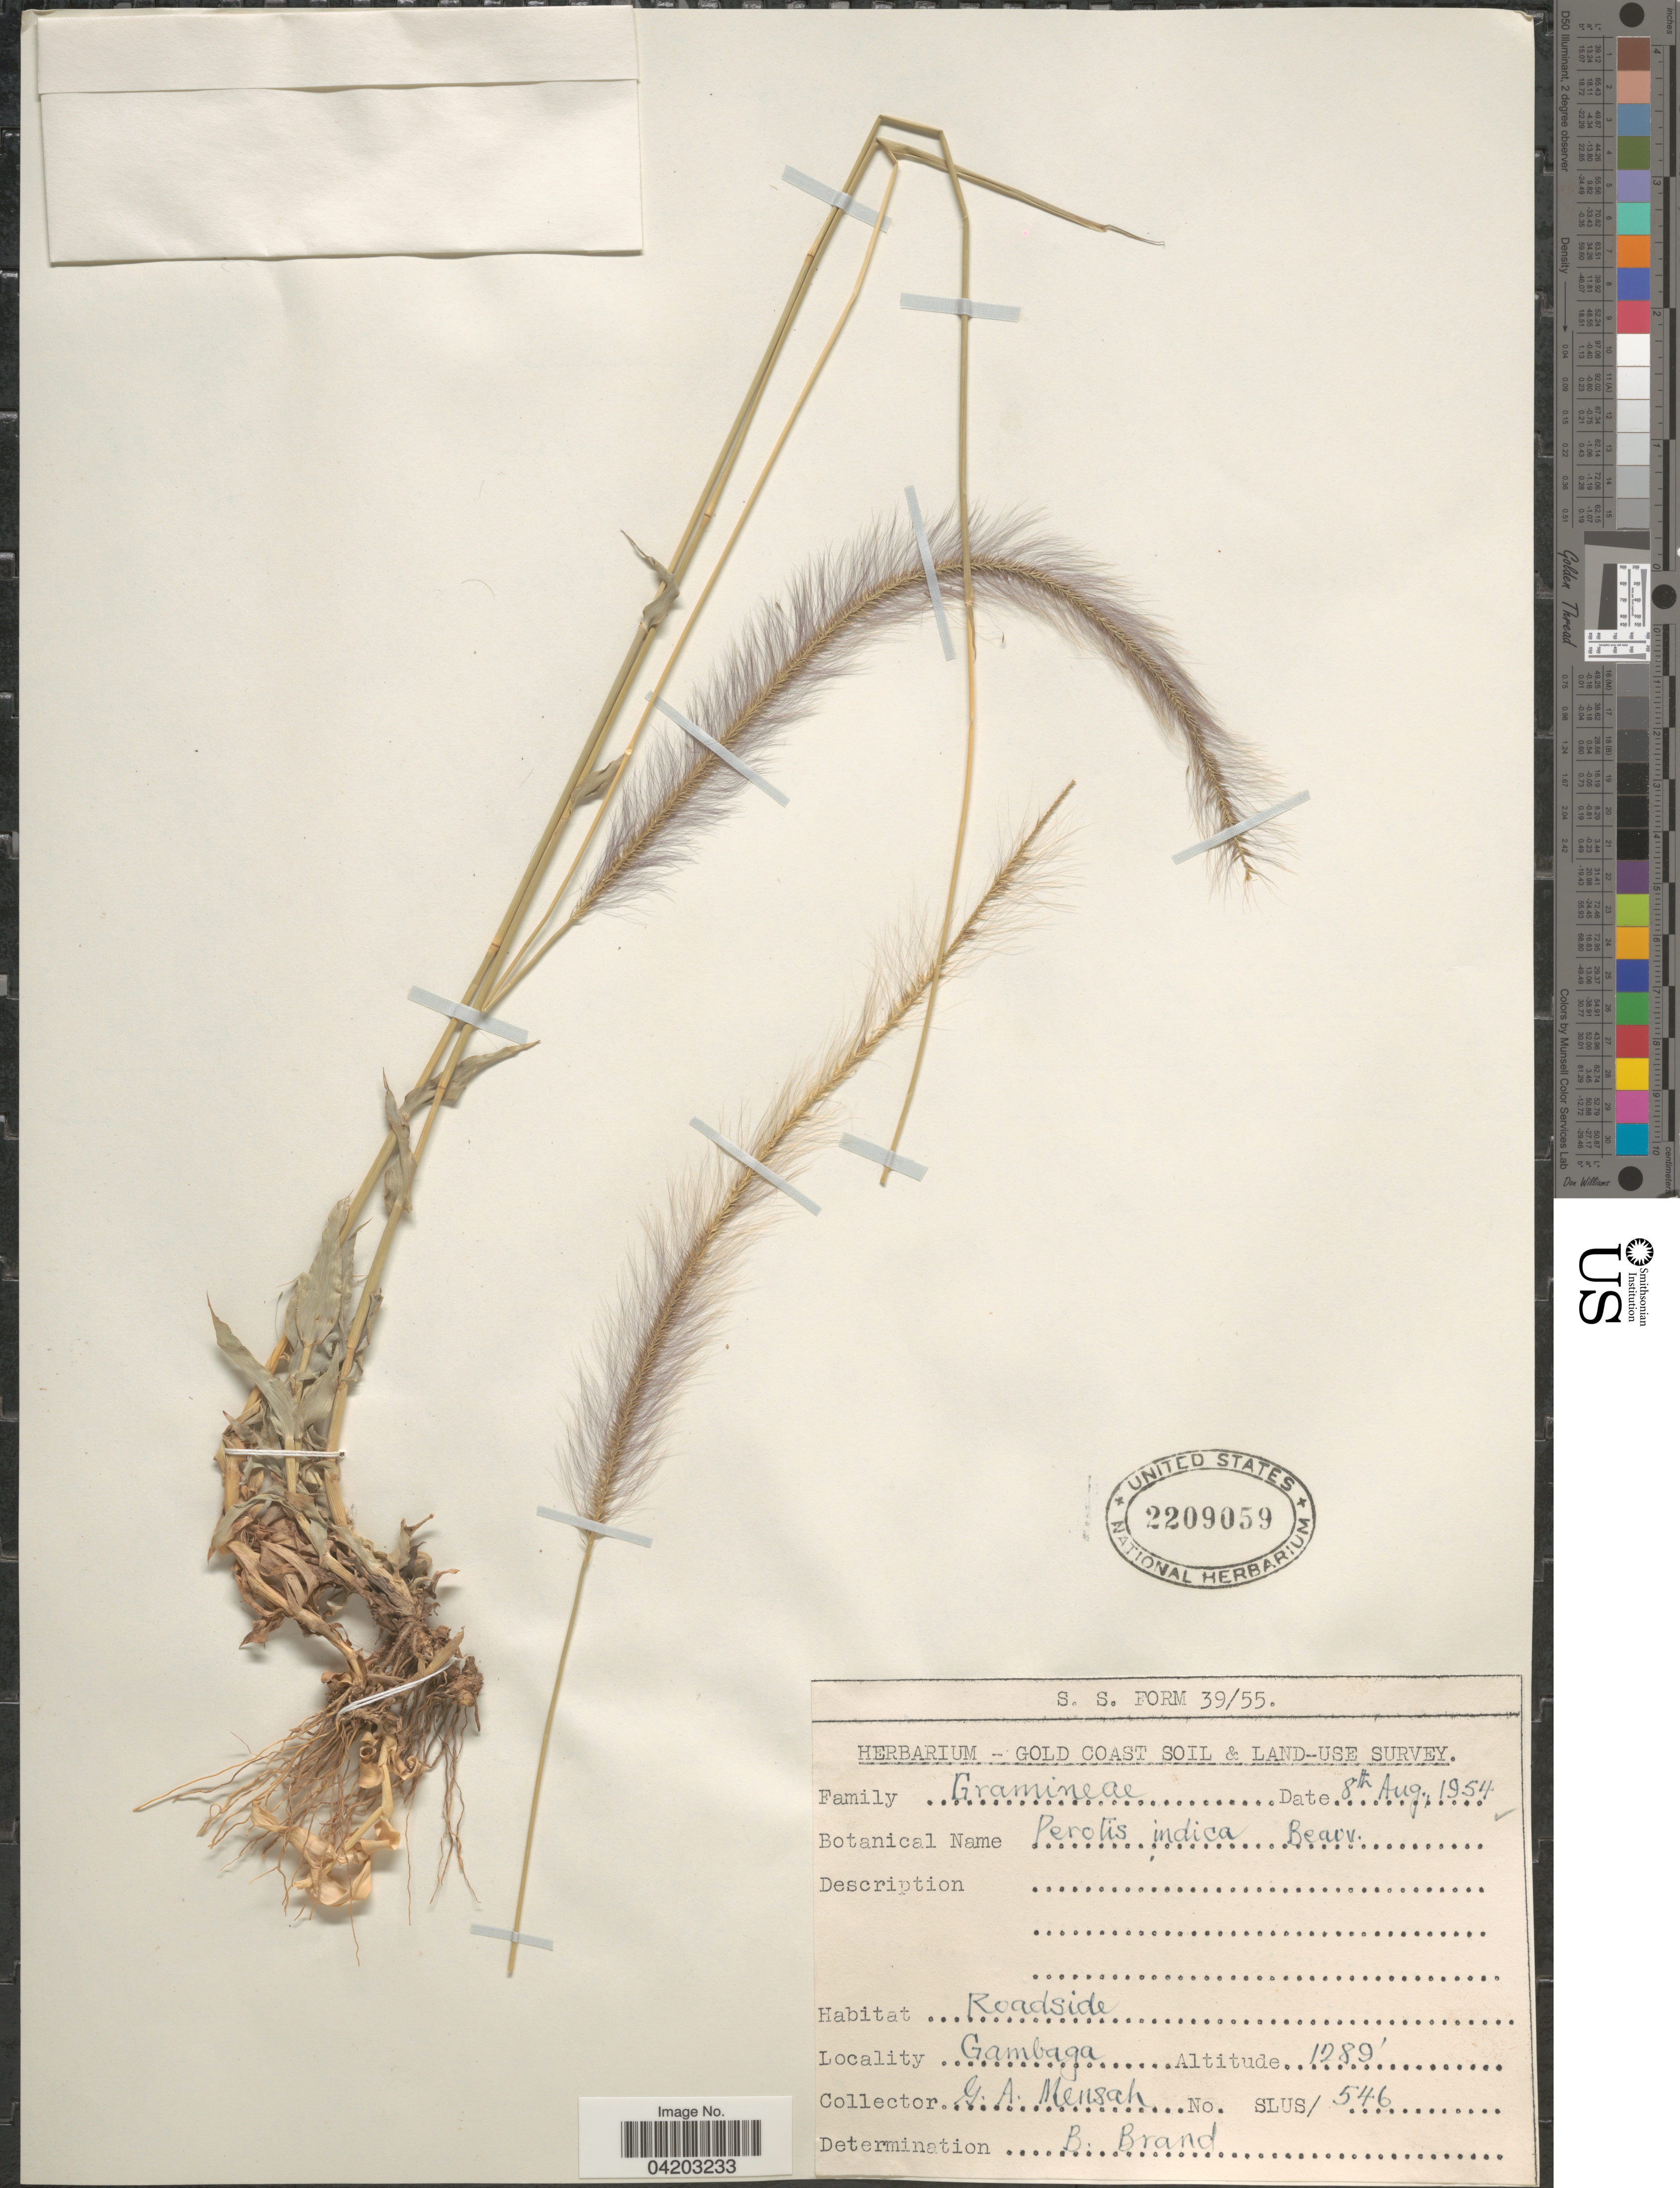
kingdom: Plantae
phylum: Tracheophyta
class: Liliopsida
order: Poales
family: Poaceae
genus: Perotis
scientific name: Perotis indica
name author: (L.) Kuntze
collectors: G. Mensah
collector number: SLUS/546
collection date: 1954-08-08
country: Ghana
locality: Herbarium - Gold Coast Soil & Land-use Survey. Gambaga.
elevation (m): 393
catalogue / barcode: US 2209059